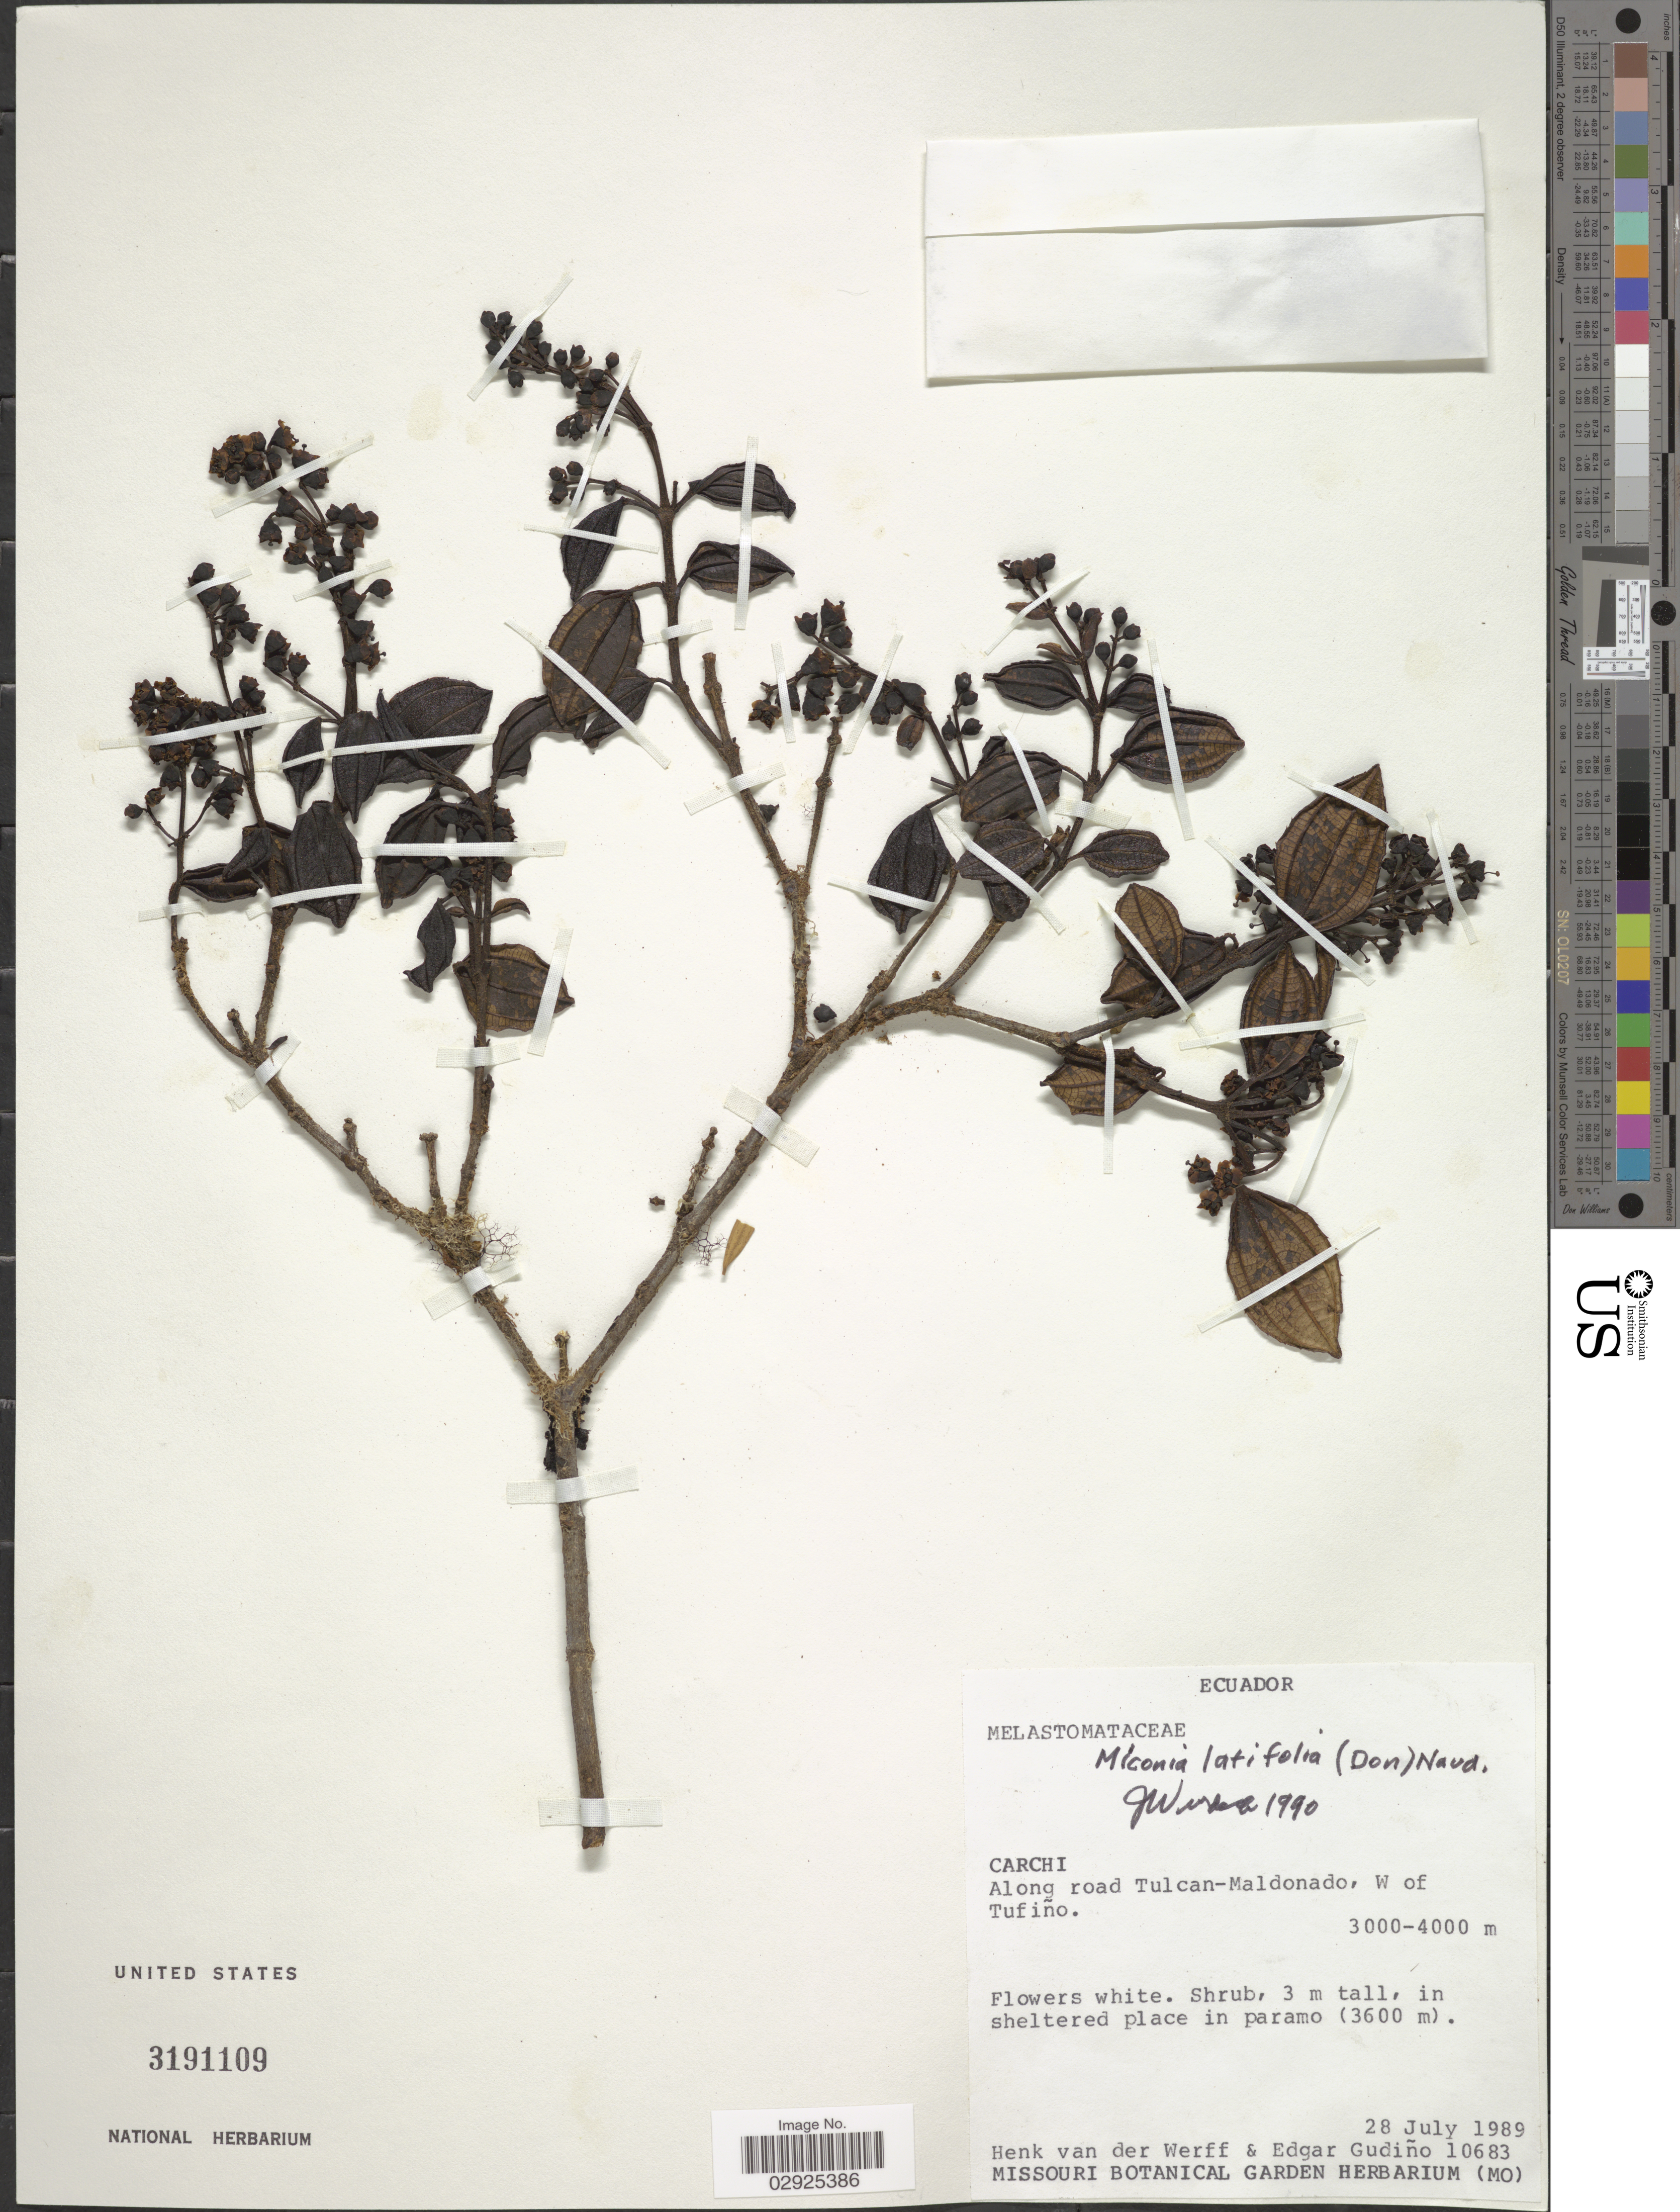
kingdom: Plantae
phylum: Tracheophyta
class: Magnoliopsida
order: Myrtales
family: Melastomataceae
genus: Miconia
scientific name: Miconia latifolia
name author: (D. Don) Naudin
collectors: H. van der Werff & E. Gudiño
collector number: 10683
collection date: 1989-07-28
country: Ecuador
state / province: Carchi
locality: Along road Tulcan-Maldonado, W of Tufiño.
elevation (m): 3000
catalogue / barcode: US 3191109